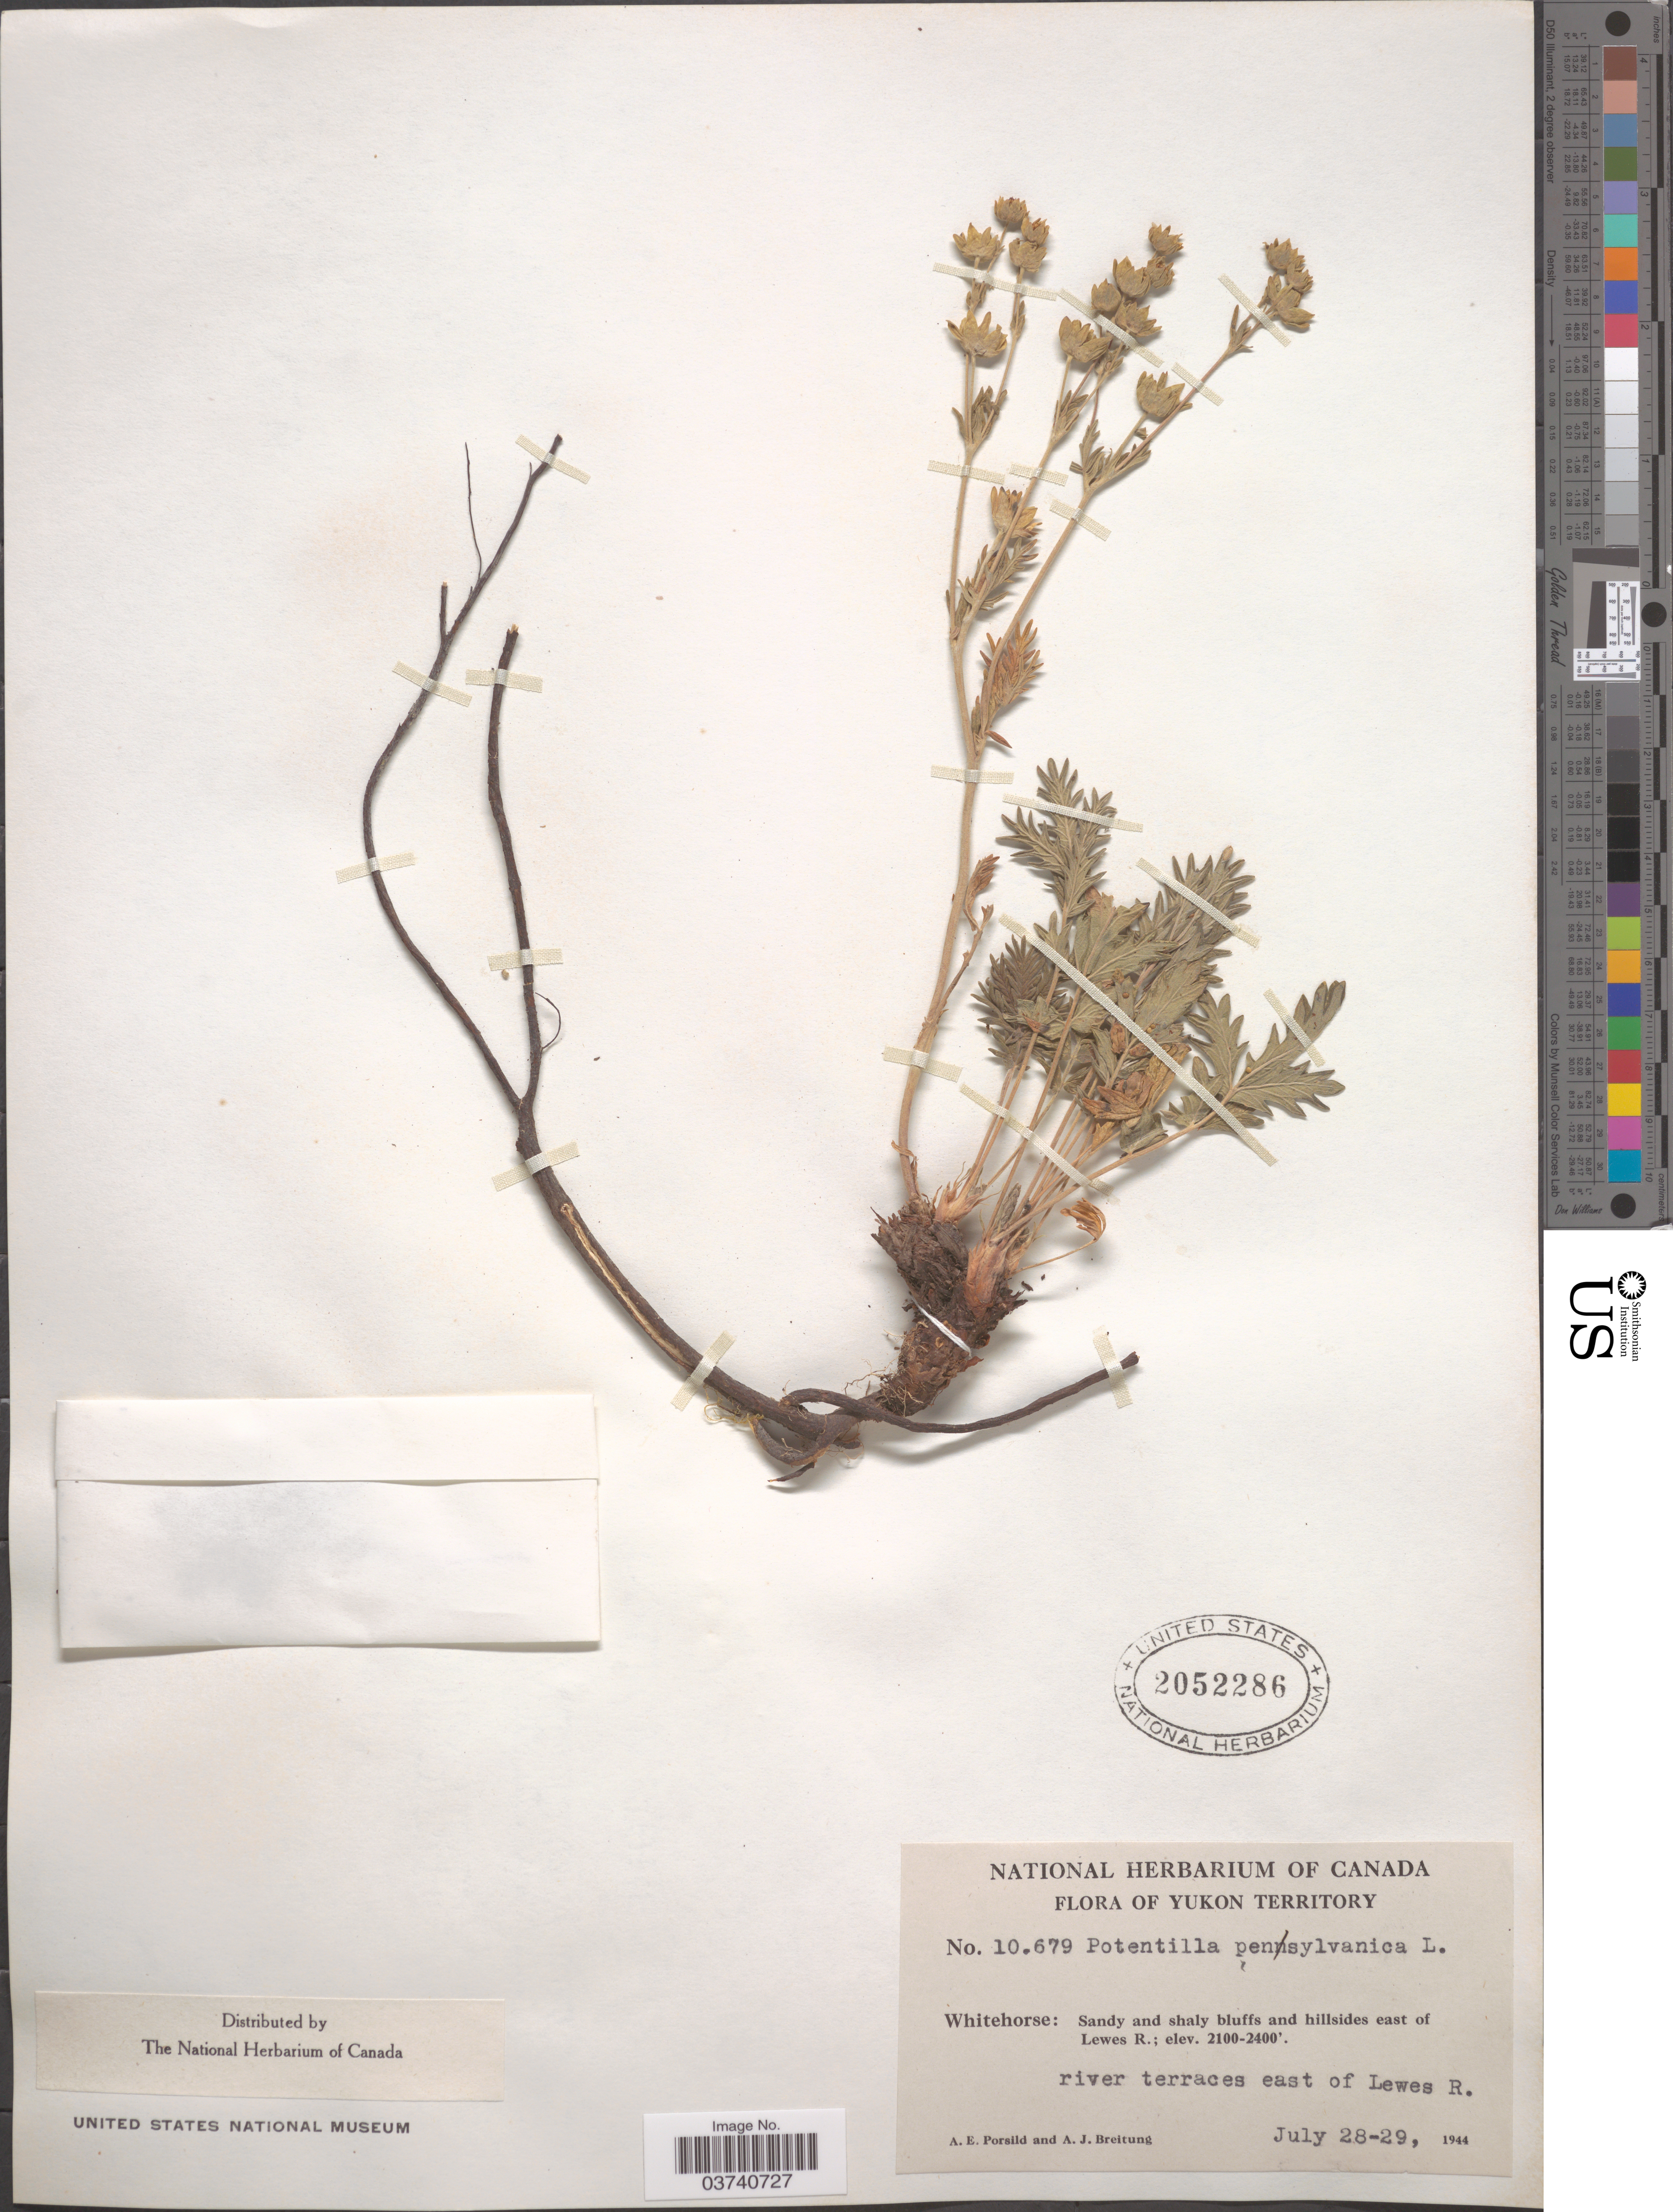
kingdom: Plantae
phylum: Tracheophyta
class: Magnoliopsida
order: Rosales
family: Rosaceae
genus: Potentilla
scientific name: Potentilla pensylvanica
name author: L.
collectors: A. E. Porsild & A. Breitung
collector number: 10679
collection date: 1944-07-28/1944-07-29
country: Canada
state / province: Yukon Territory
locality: Whitehorse: Sandy and shaly bluffs and hillsides east of Lewes R. River terraces east of Lewes R.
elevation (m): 640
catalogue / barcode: US 2052286